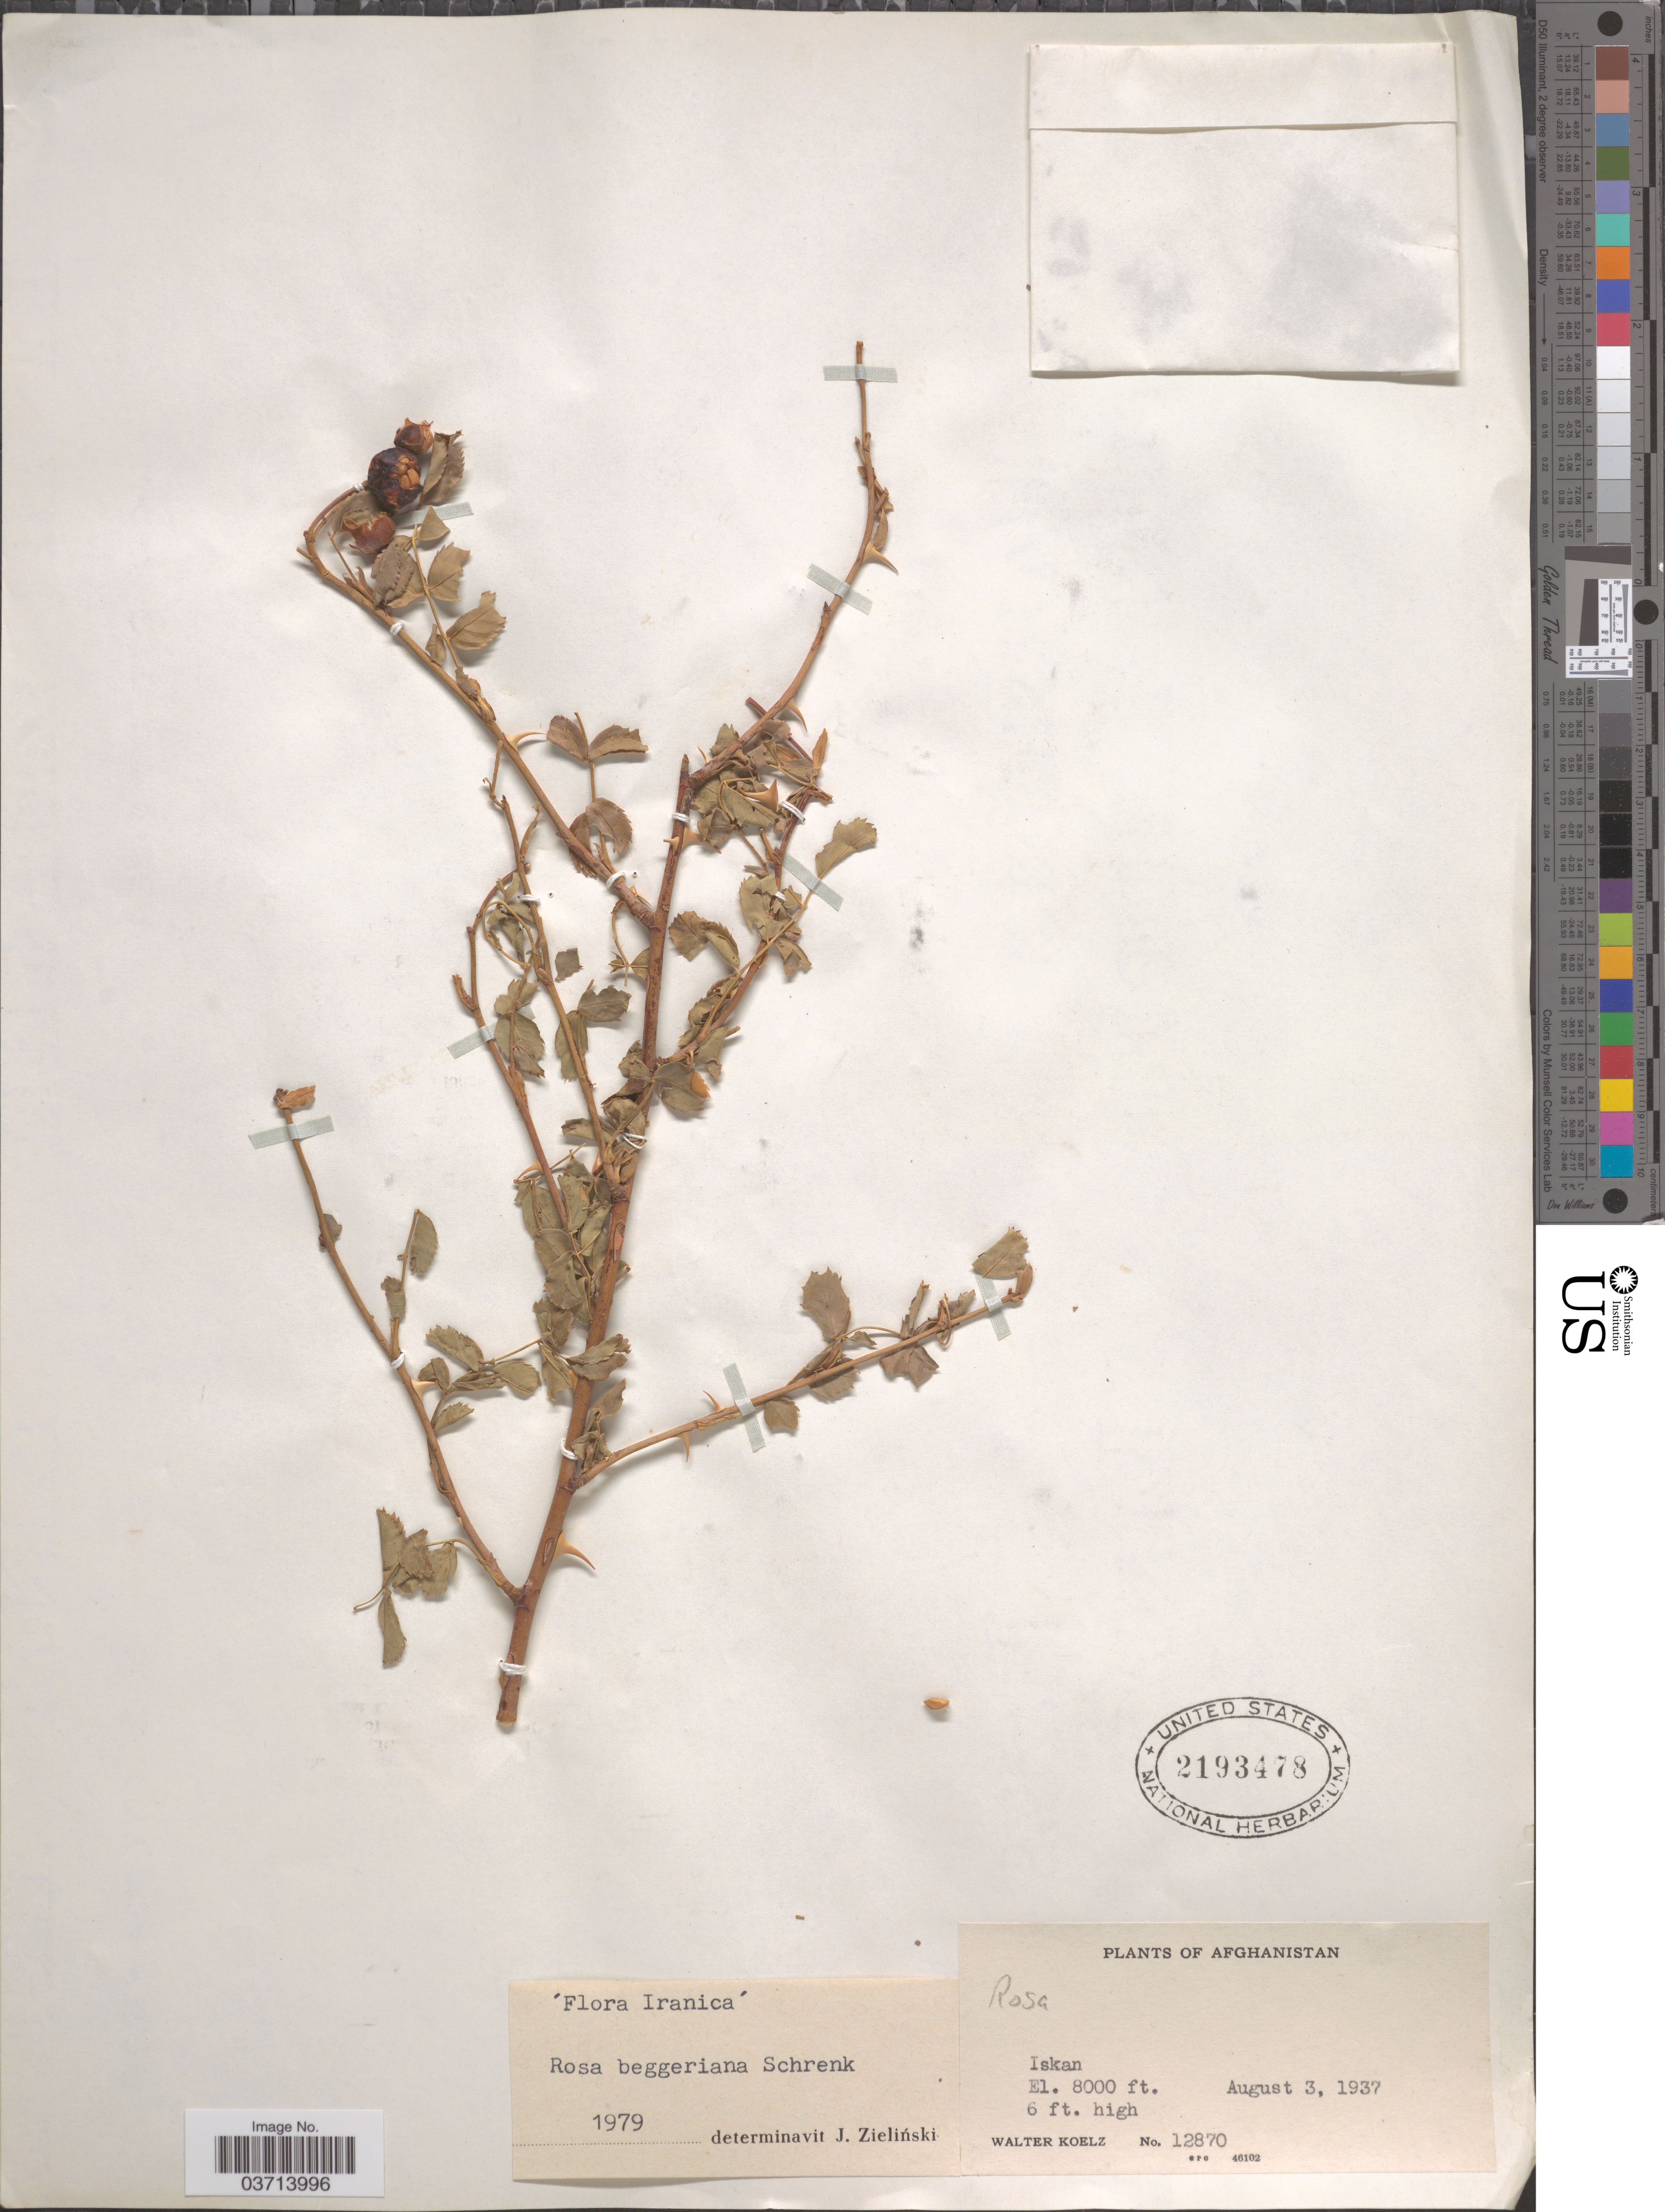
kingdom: Plantae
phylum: Tracheophyta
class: Magnoliopsida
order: Rosales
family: Rosaceae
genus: Rosa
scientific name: Rosa beggeriana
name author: Schrenk ex Fisch. & C.A. Mey.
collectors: W. N. Koelz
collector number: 12870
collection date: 1937-08-03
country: Afghanistan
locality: Iskan.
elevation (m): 2438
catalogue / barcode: US 2193478